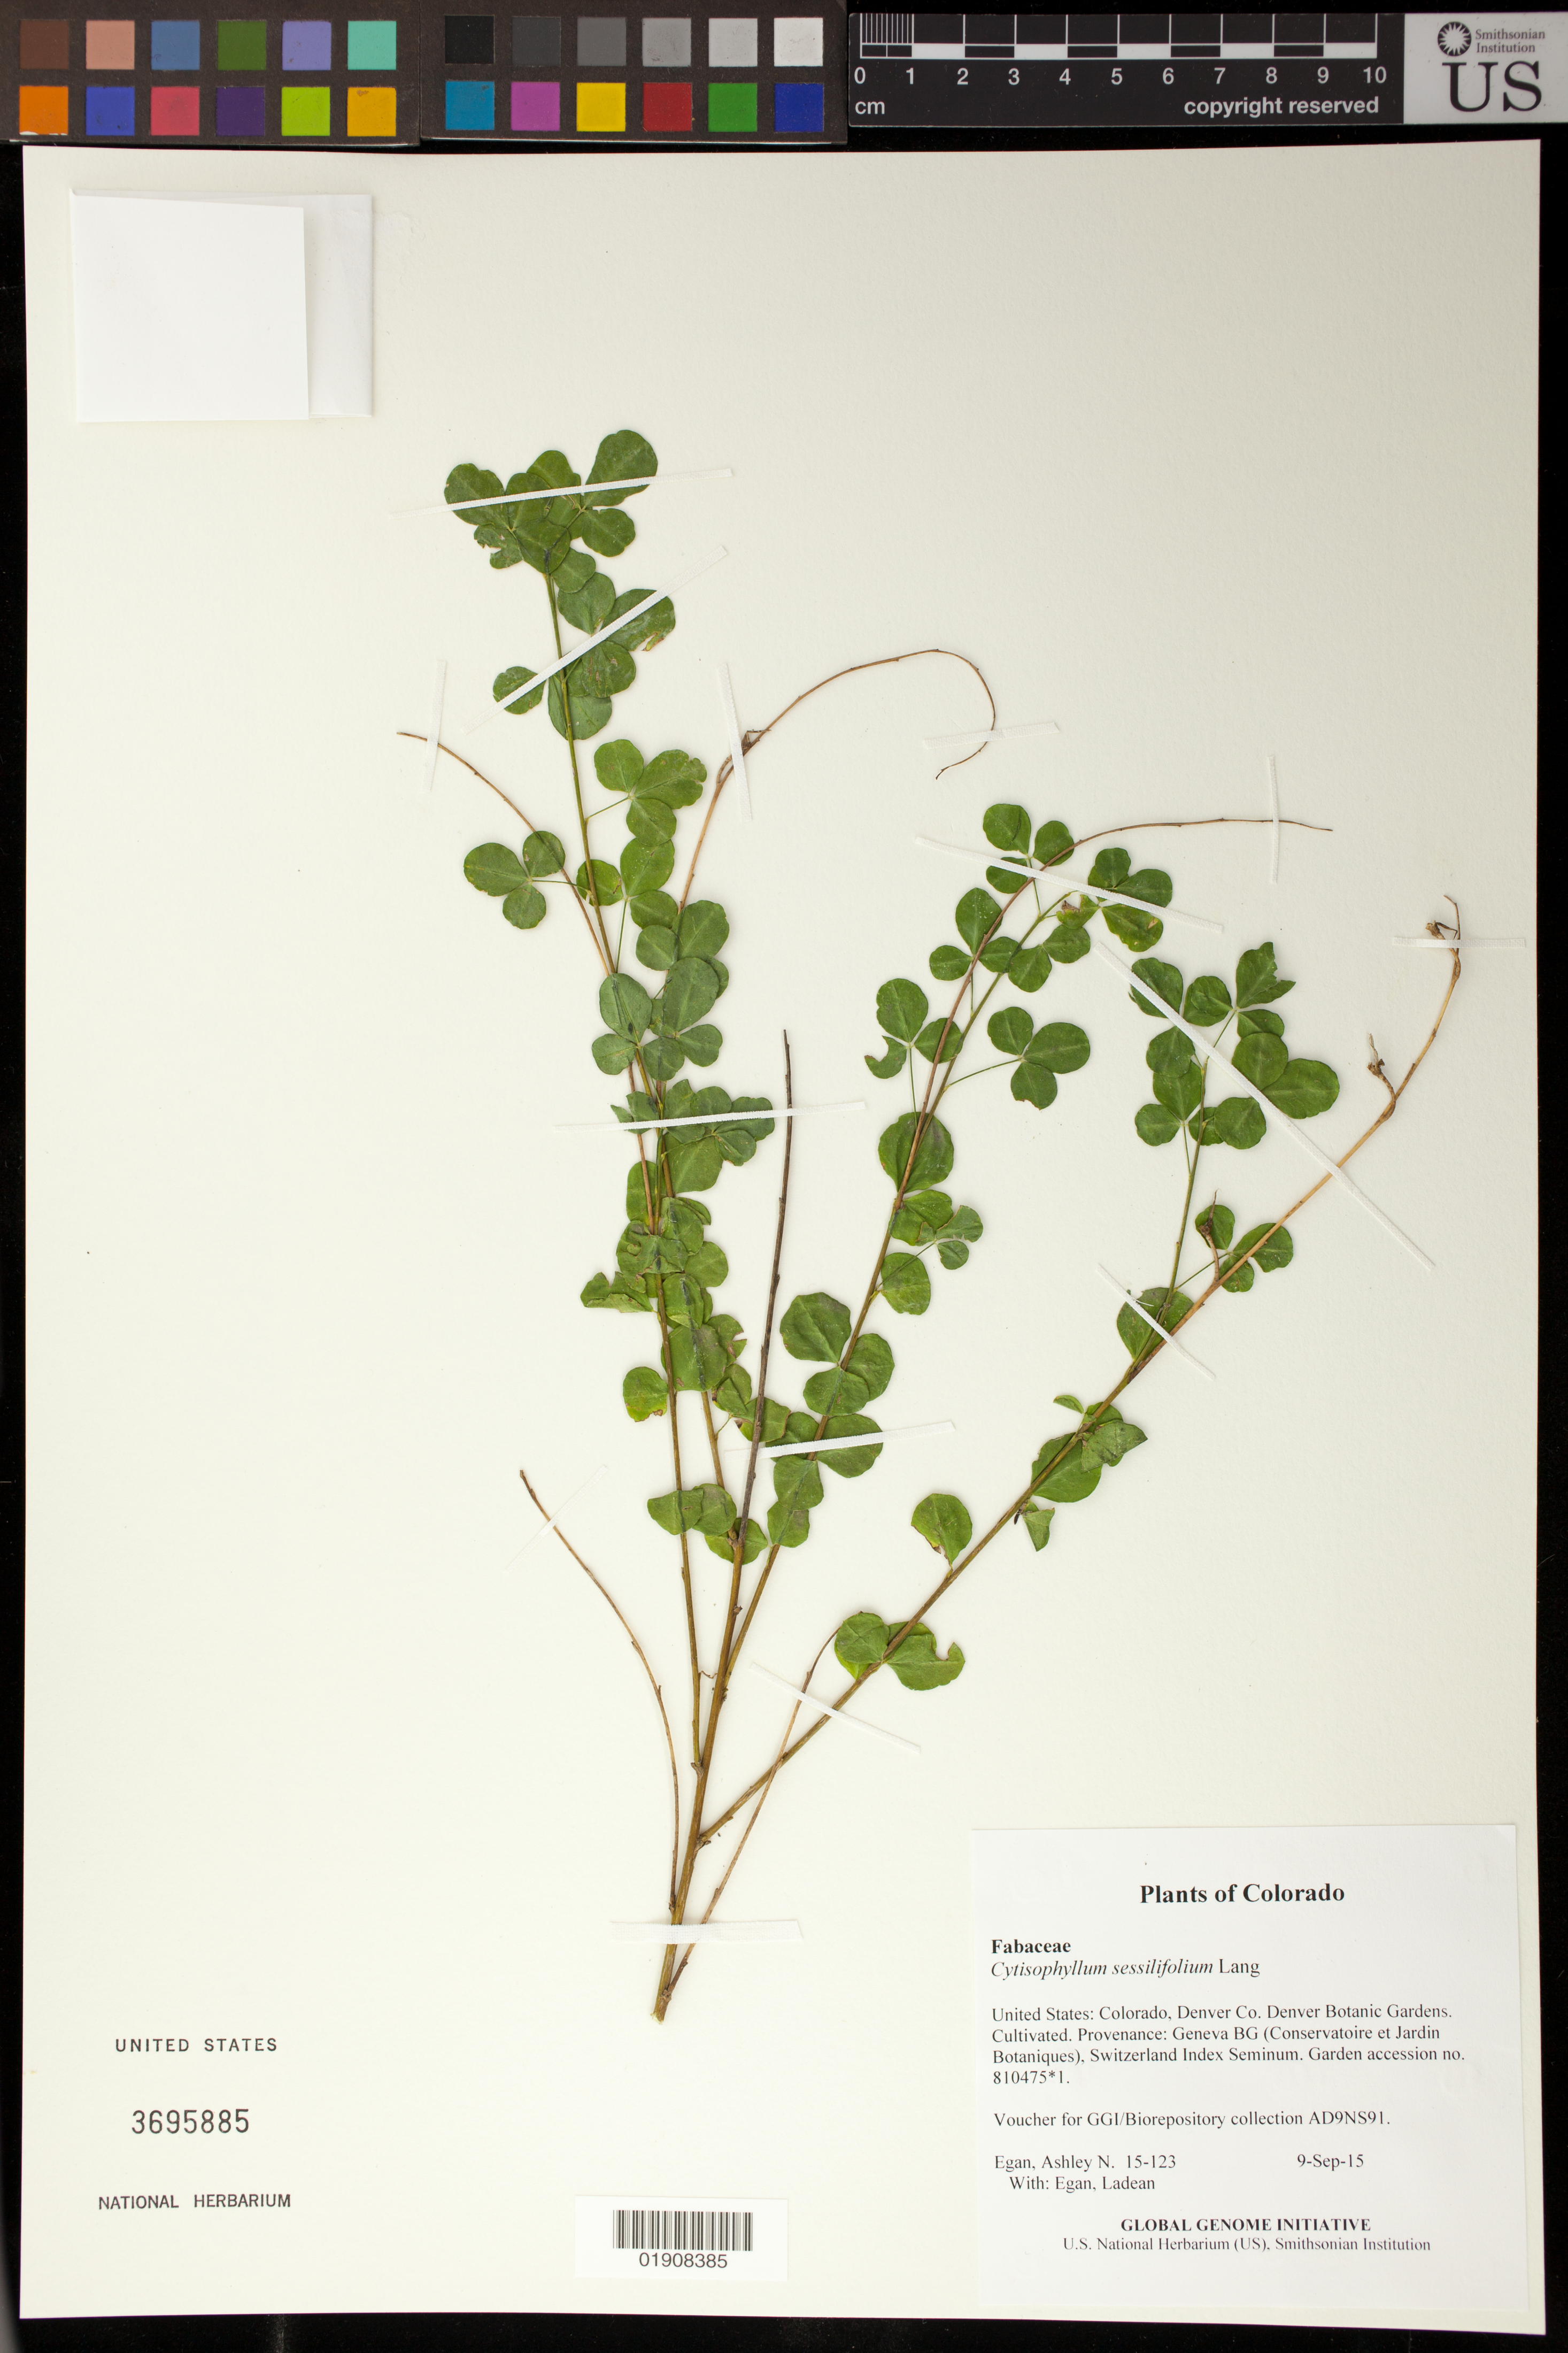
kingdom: Plantae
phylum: Tracheophyta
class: Magnoliopsida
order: Fabales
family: Fabaceae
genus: Cytisophyllum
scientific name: Cytisophyllum sessilifolium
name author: Láng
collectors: A. N. Egan & L. Egan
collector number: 15-123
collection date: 2015-09-09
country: United States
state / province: Colorado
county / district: Denver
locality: Denver Botanic Gardens. Cultivated. Provenance: Geneva BG (Conservatoire et Jardin Botaniques), Switzerland Index Seminum. Garden accession no. 810475.1.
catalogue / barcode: US 3695885